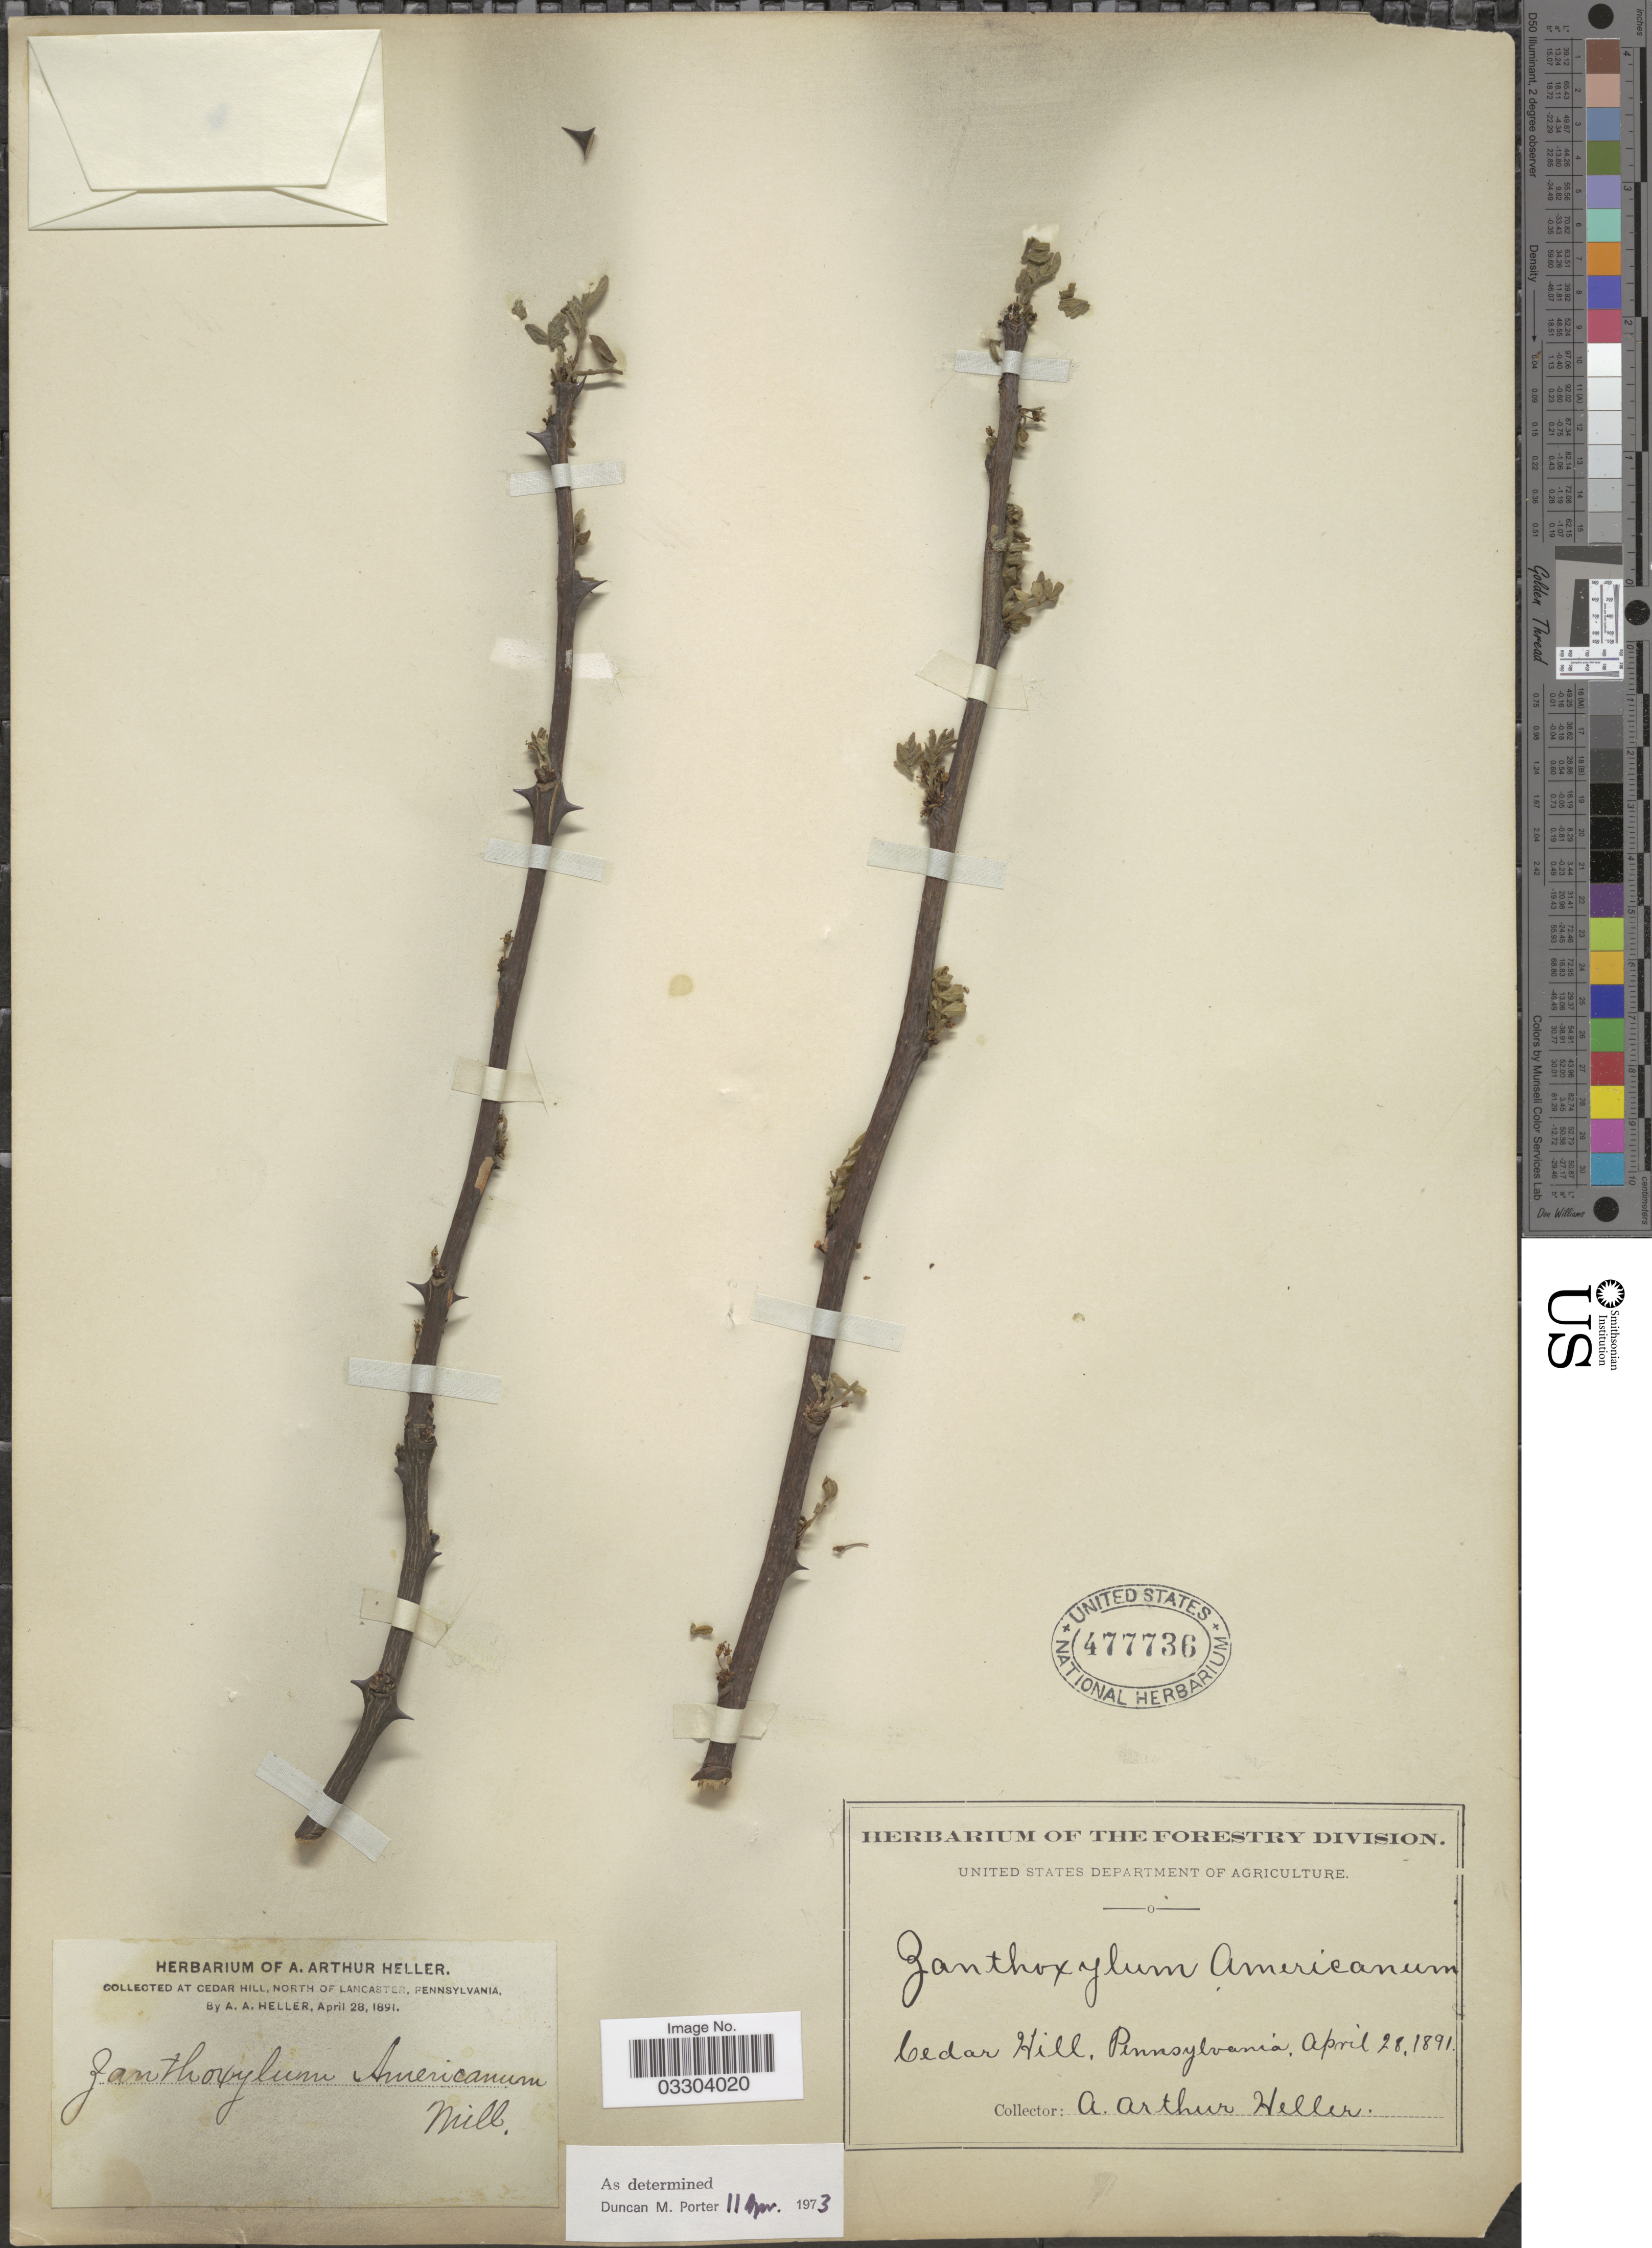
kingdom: Plantae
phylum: Tracheophyta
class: Magnoliopsida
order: Sapindales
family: Rutaceae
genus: Zanthoxylum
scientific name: Zanthoxylum americanum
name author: Mill.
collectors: A. A. Heller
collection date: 1891-04-28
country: United States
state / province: Pennsylvania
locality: At Cedar Hill, north of Lancaster. Cedar Hill.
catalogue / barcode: US 477736